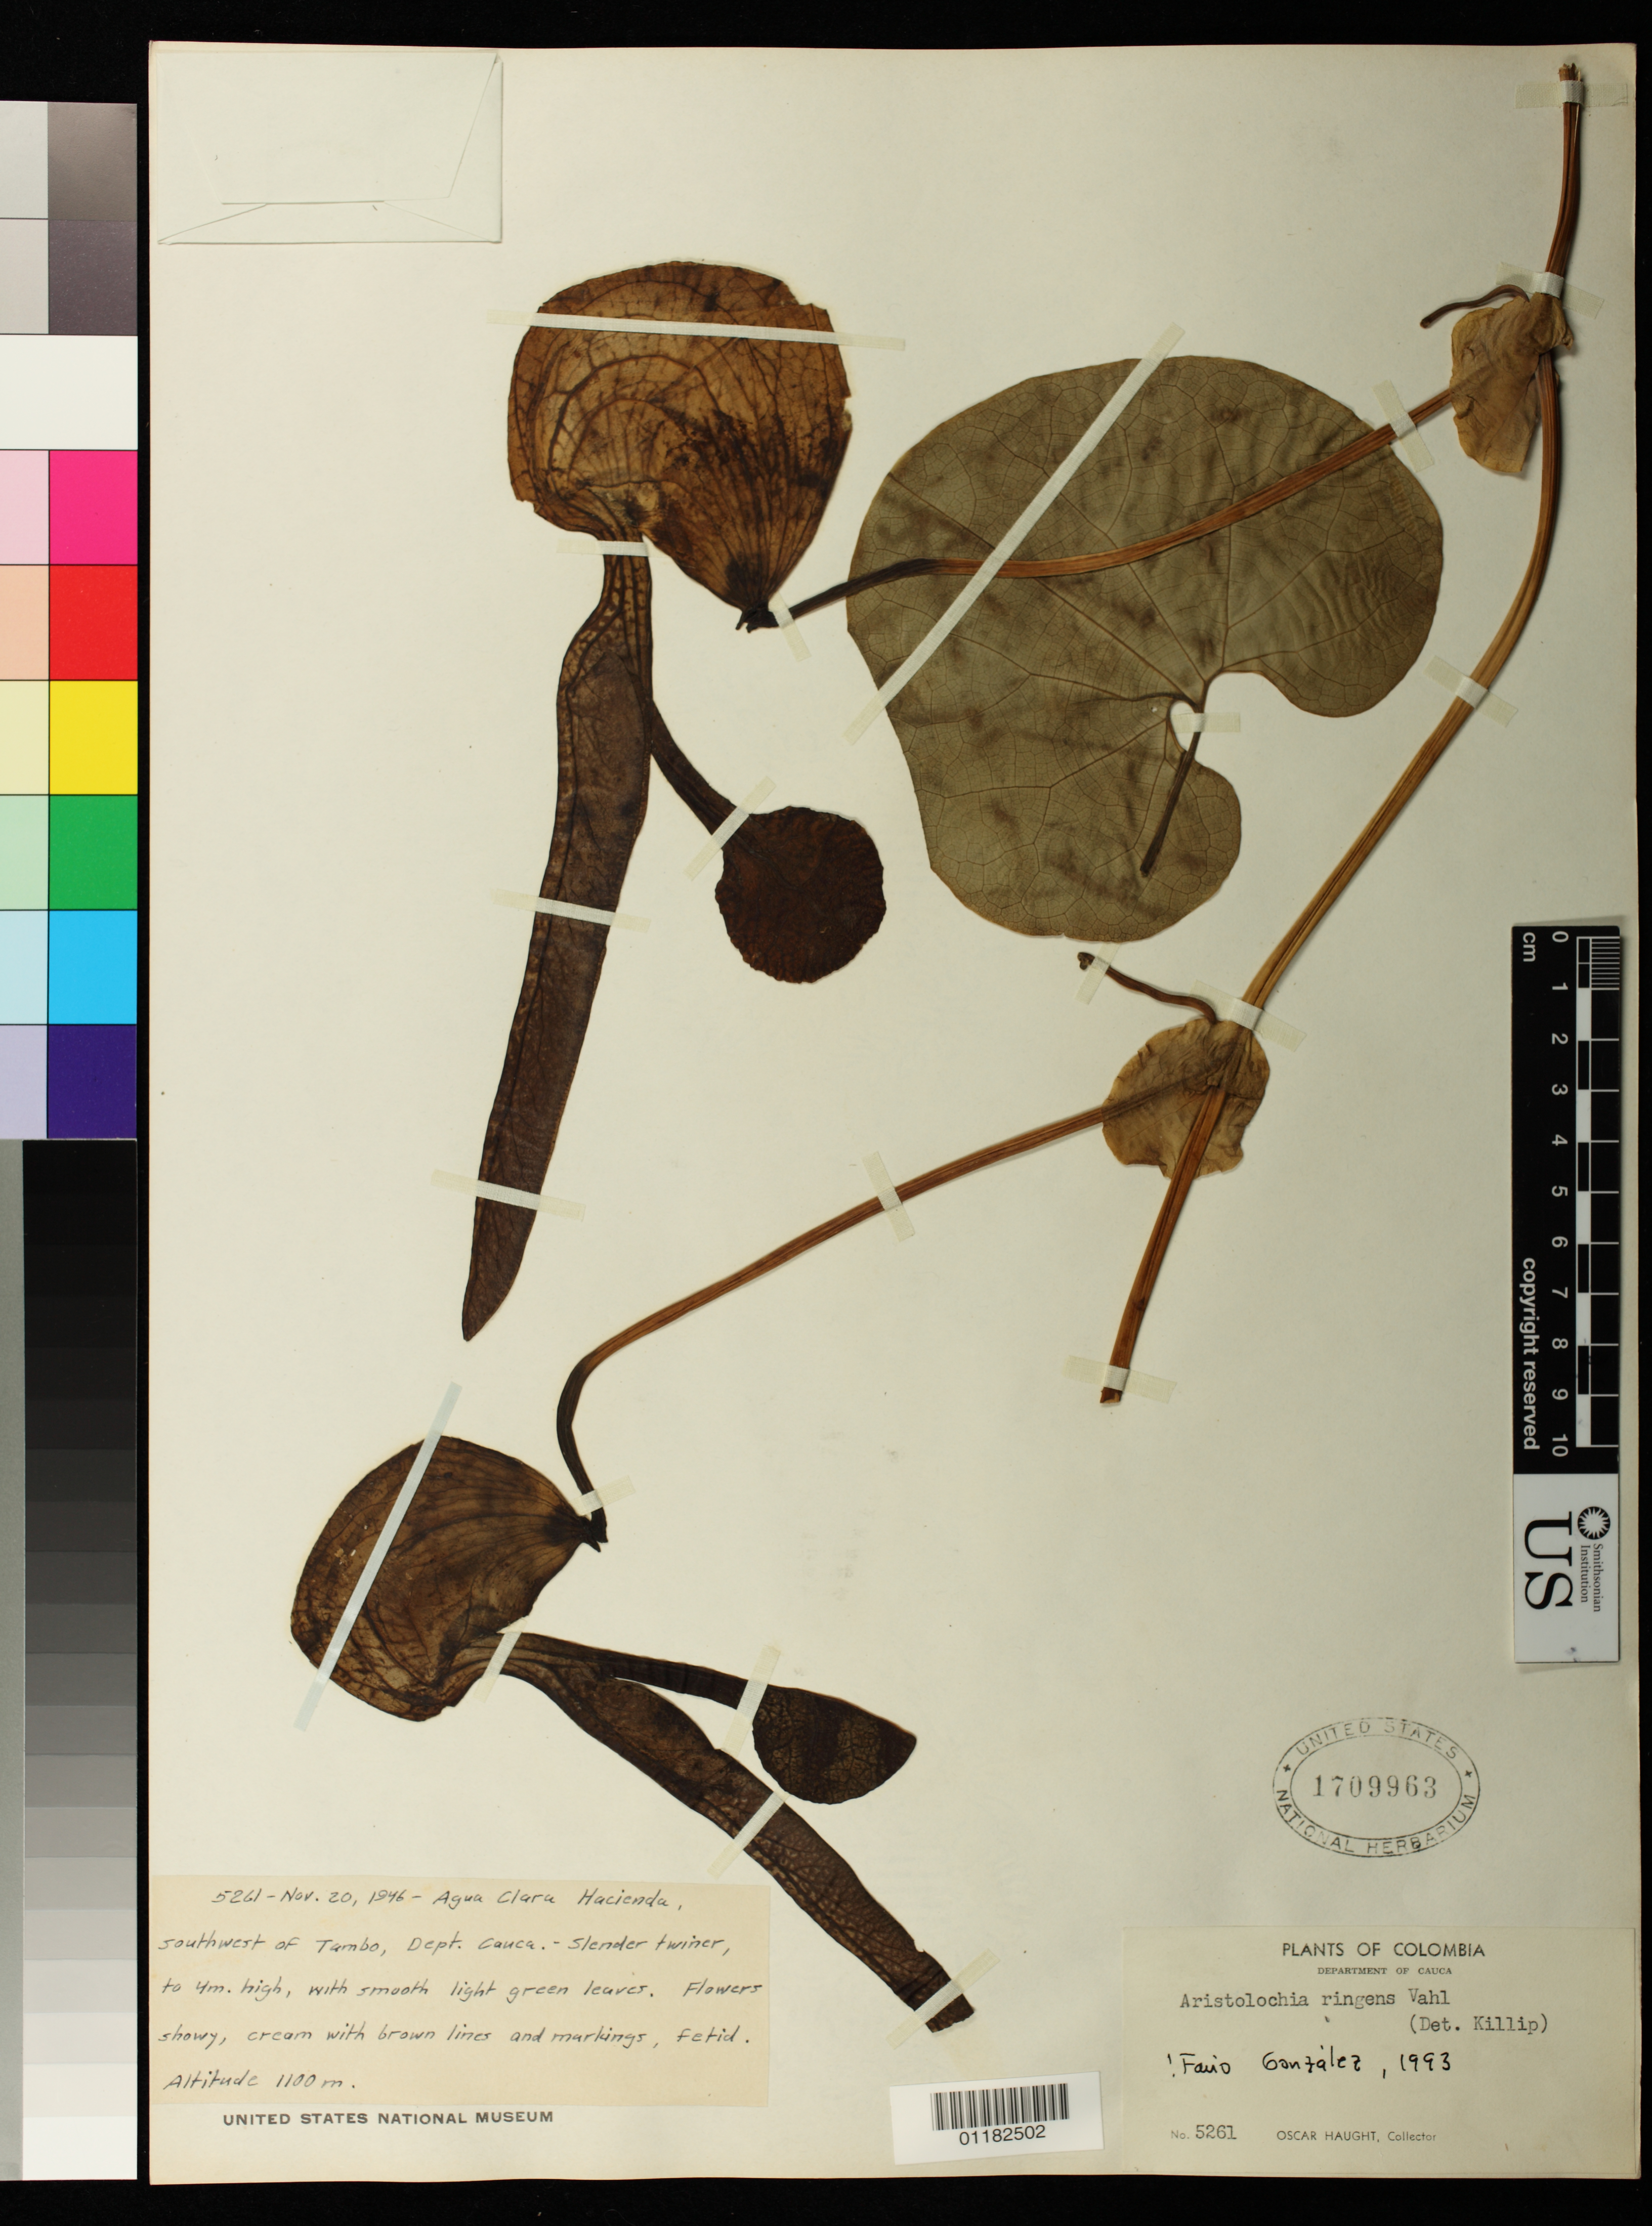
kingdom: Plantae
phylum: Tracheophyta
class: Magnoliopsida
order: Piperales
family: Aristolochiaceae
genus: Aristolochia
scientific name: Aristolochia ringens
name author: Vahl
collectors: O. L. Haught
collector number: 5261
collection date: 1946-11-20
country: Colombia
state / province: Cauca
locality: Agua Clara Hacienda, Southwest of El Tambo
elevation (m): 1100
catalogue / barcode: US 1709963